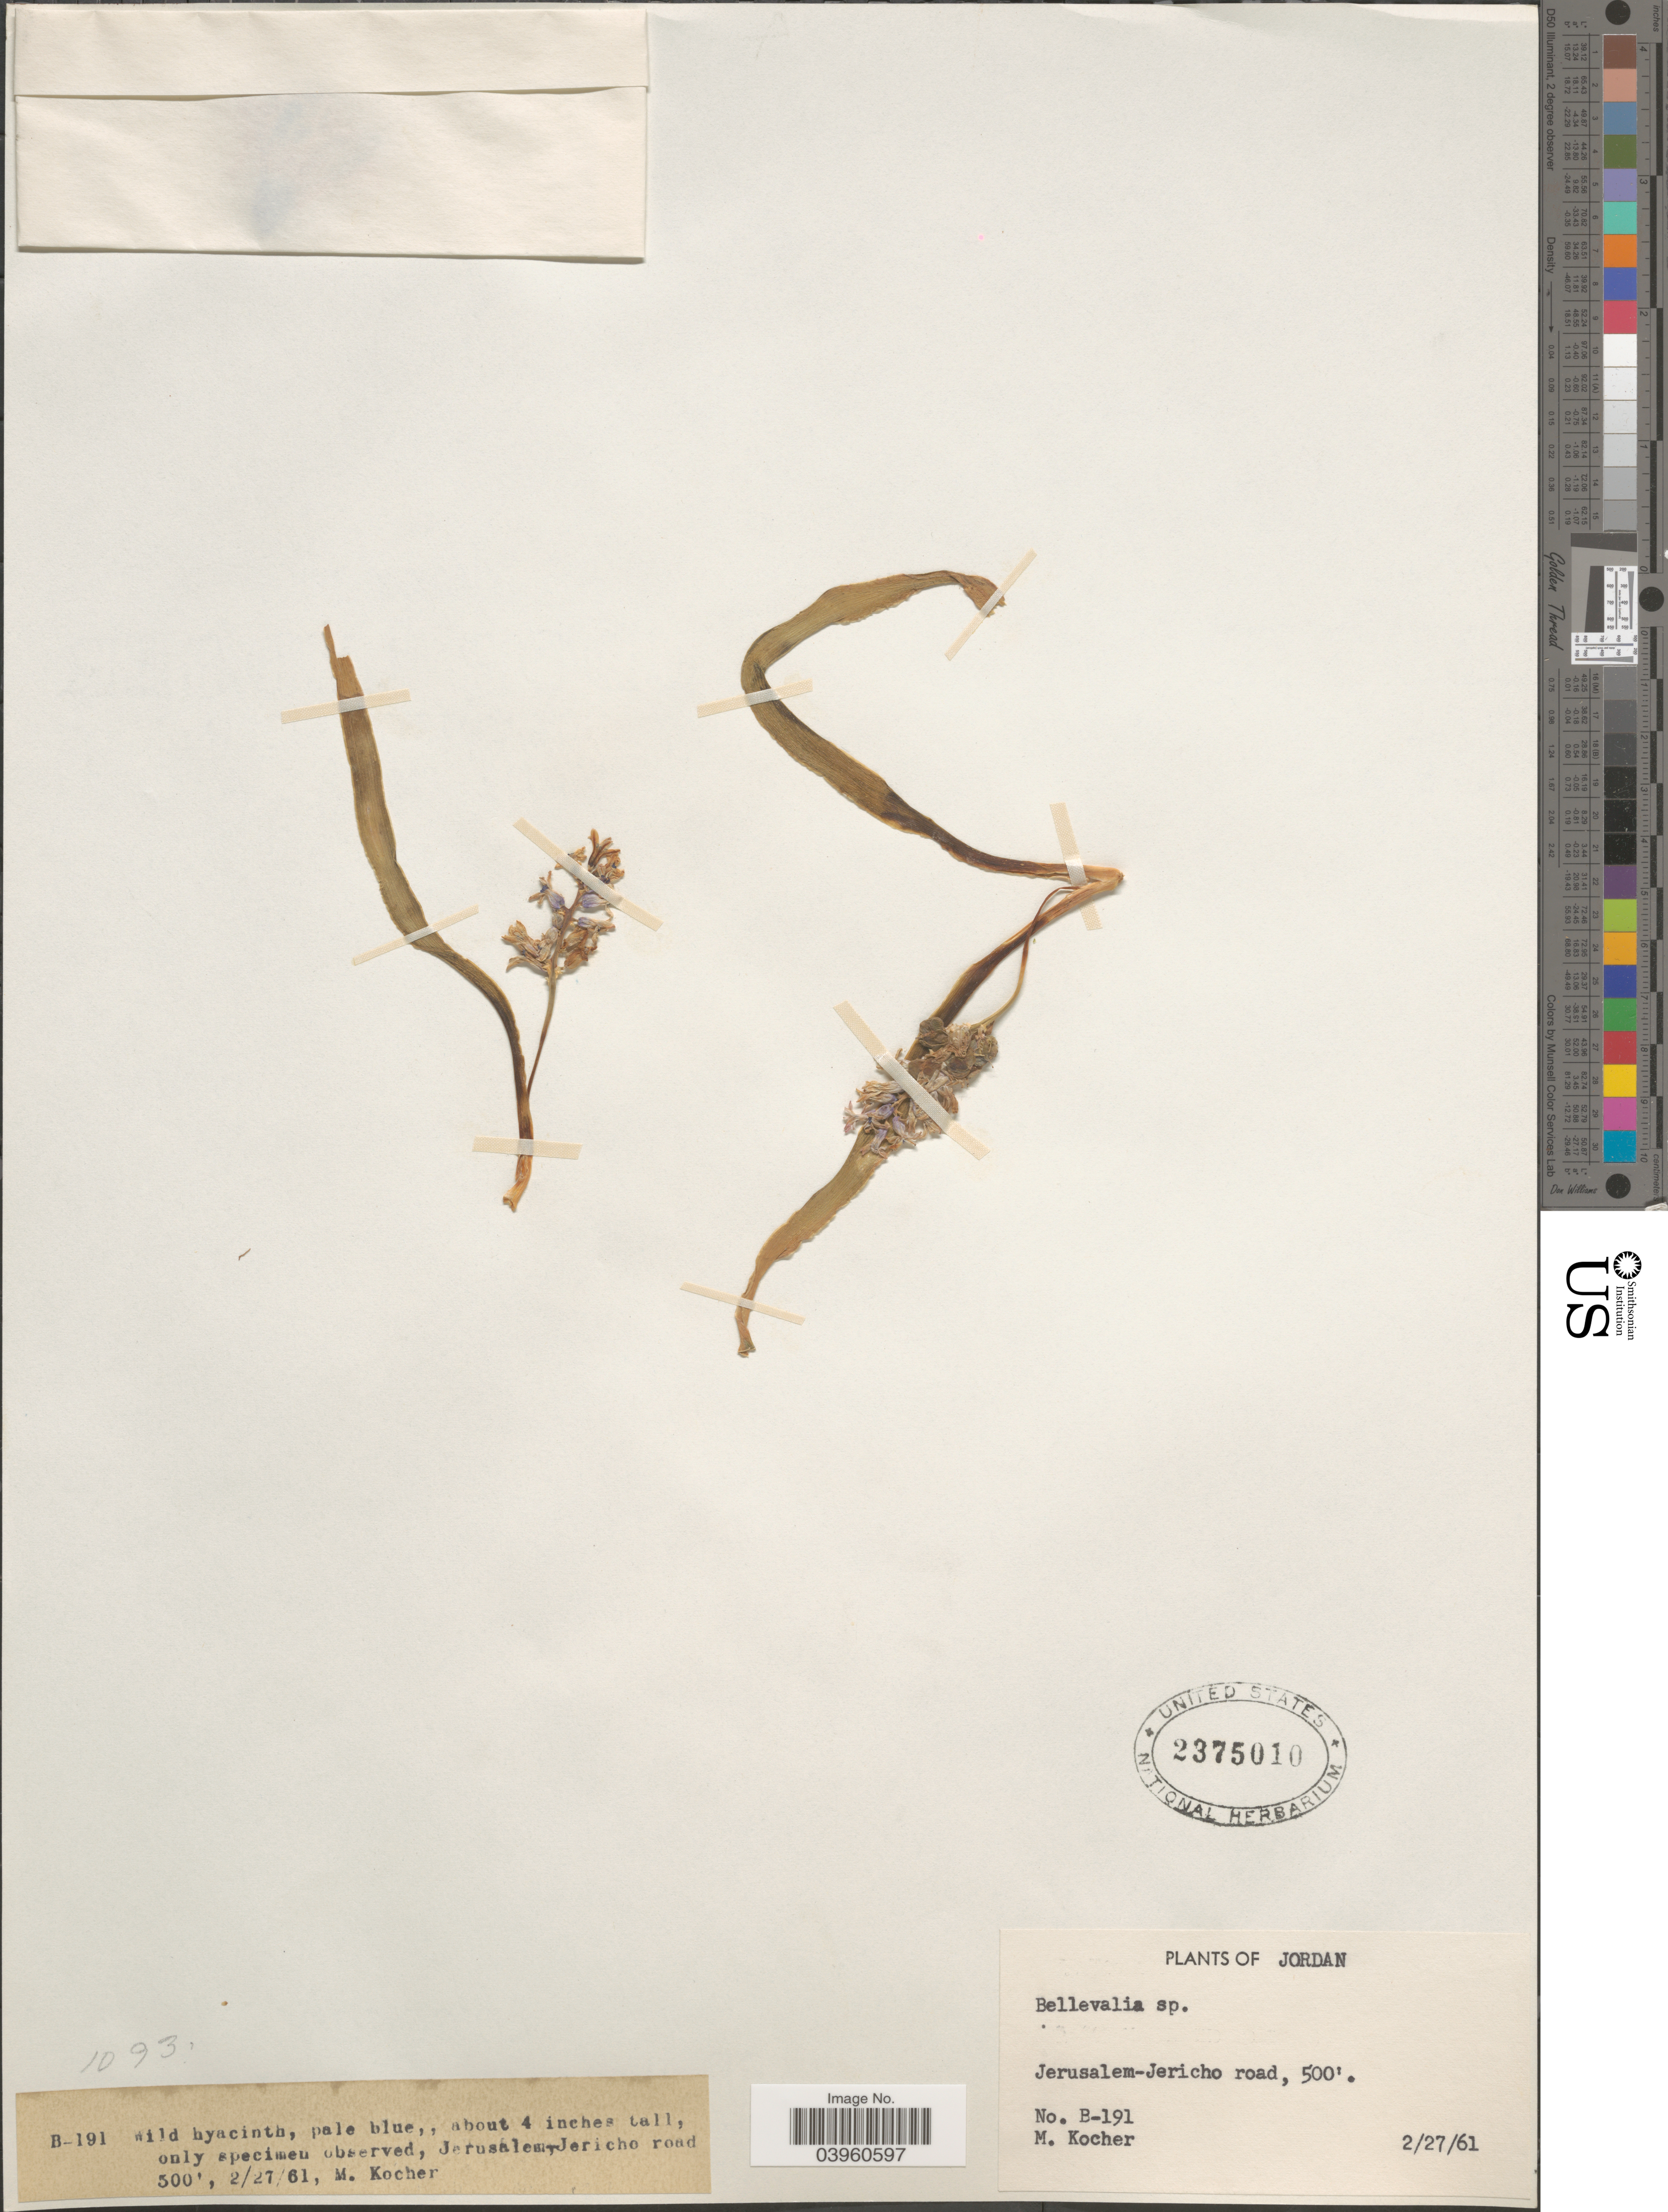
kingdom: Plantae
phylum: Tracheophyta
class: Liliopsida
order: Asparagales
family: Asparagaceae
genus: Bellevalia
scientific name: Bellevalia sp.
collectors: M. Kocher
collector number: B-191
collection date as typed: Transcribed d/m/y: 27/2/61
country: Israel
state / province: Jerusalem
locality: Jerusalem-Jericho road.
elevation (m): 152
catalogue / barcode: US 2375010